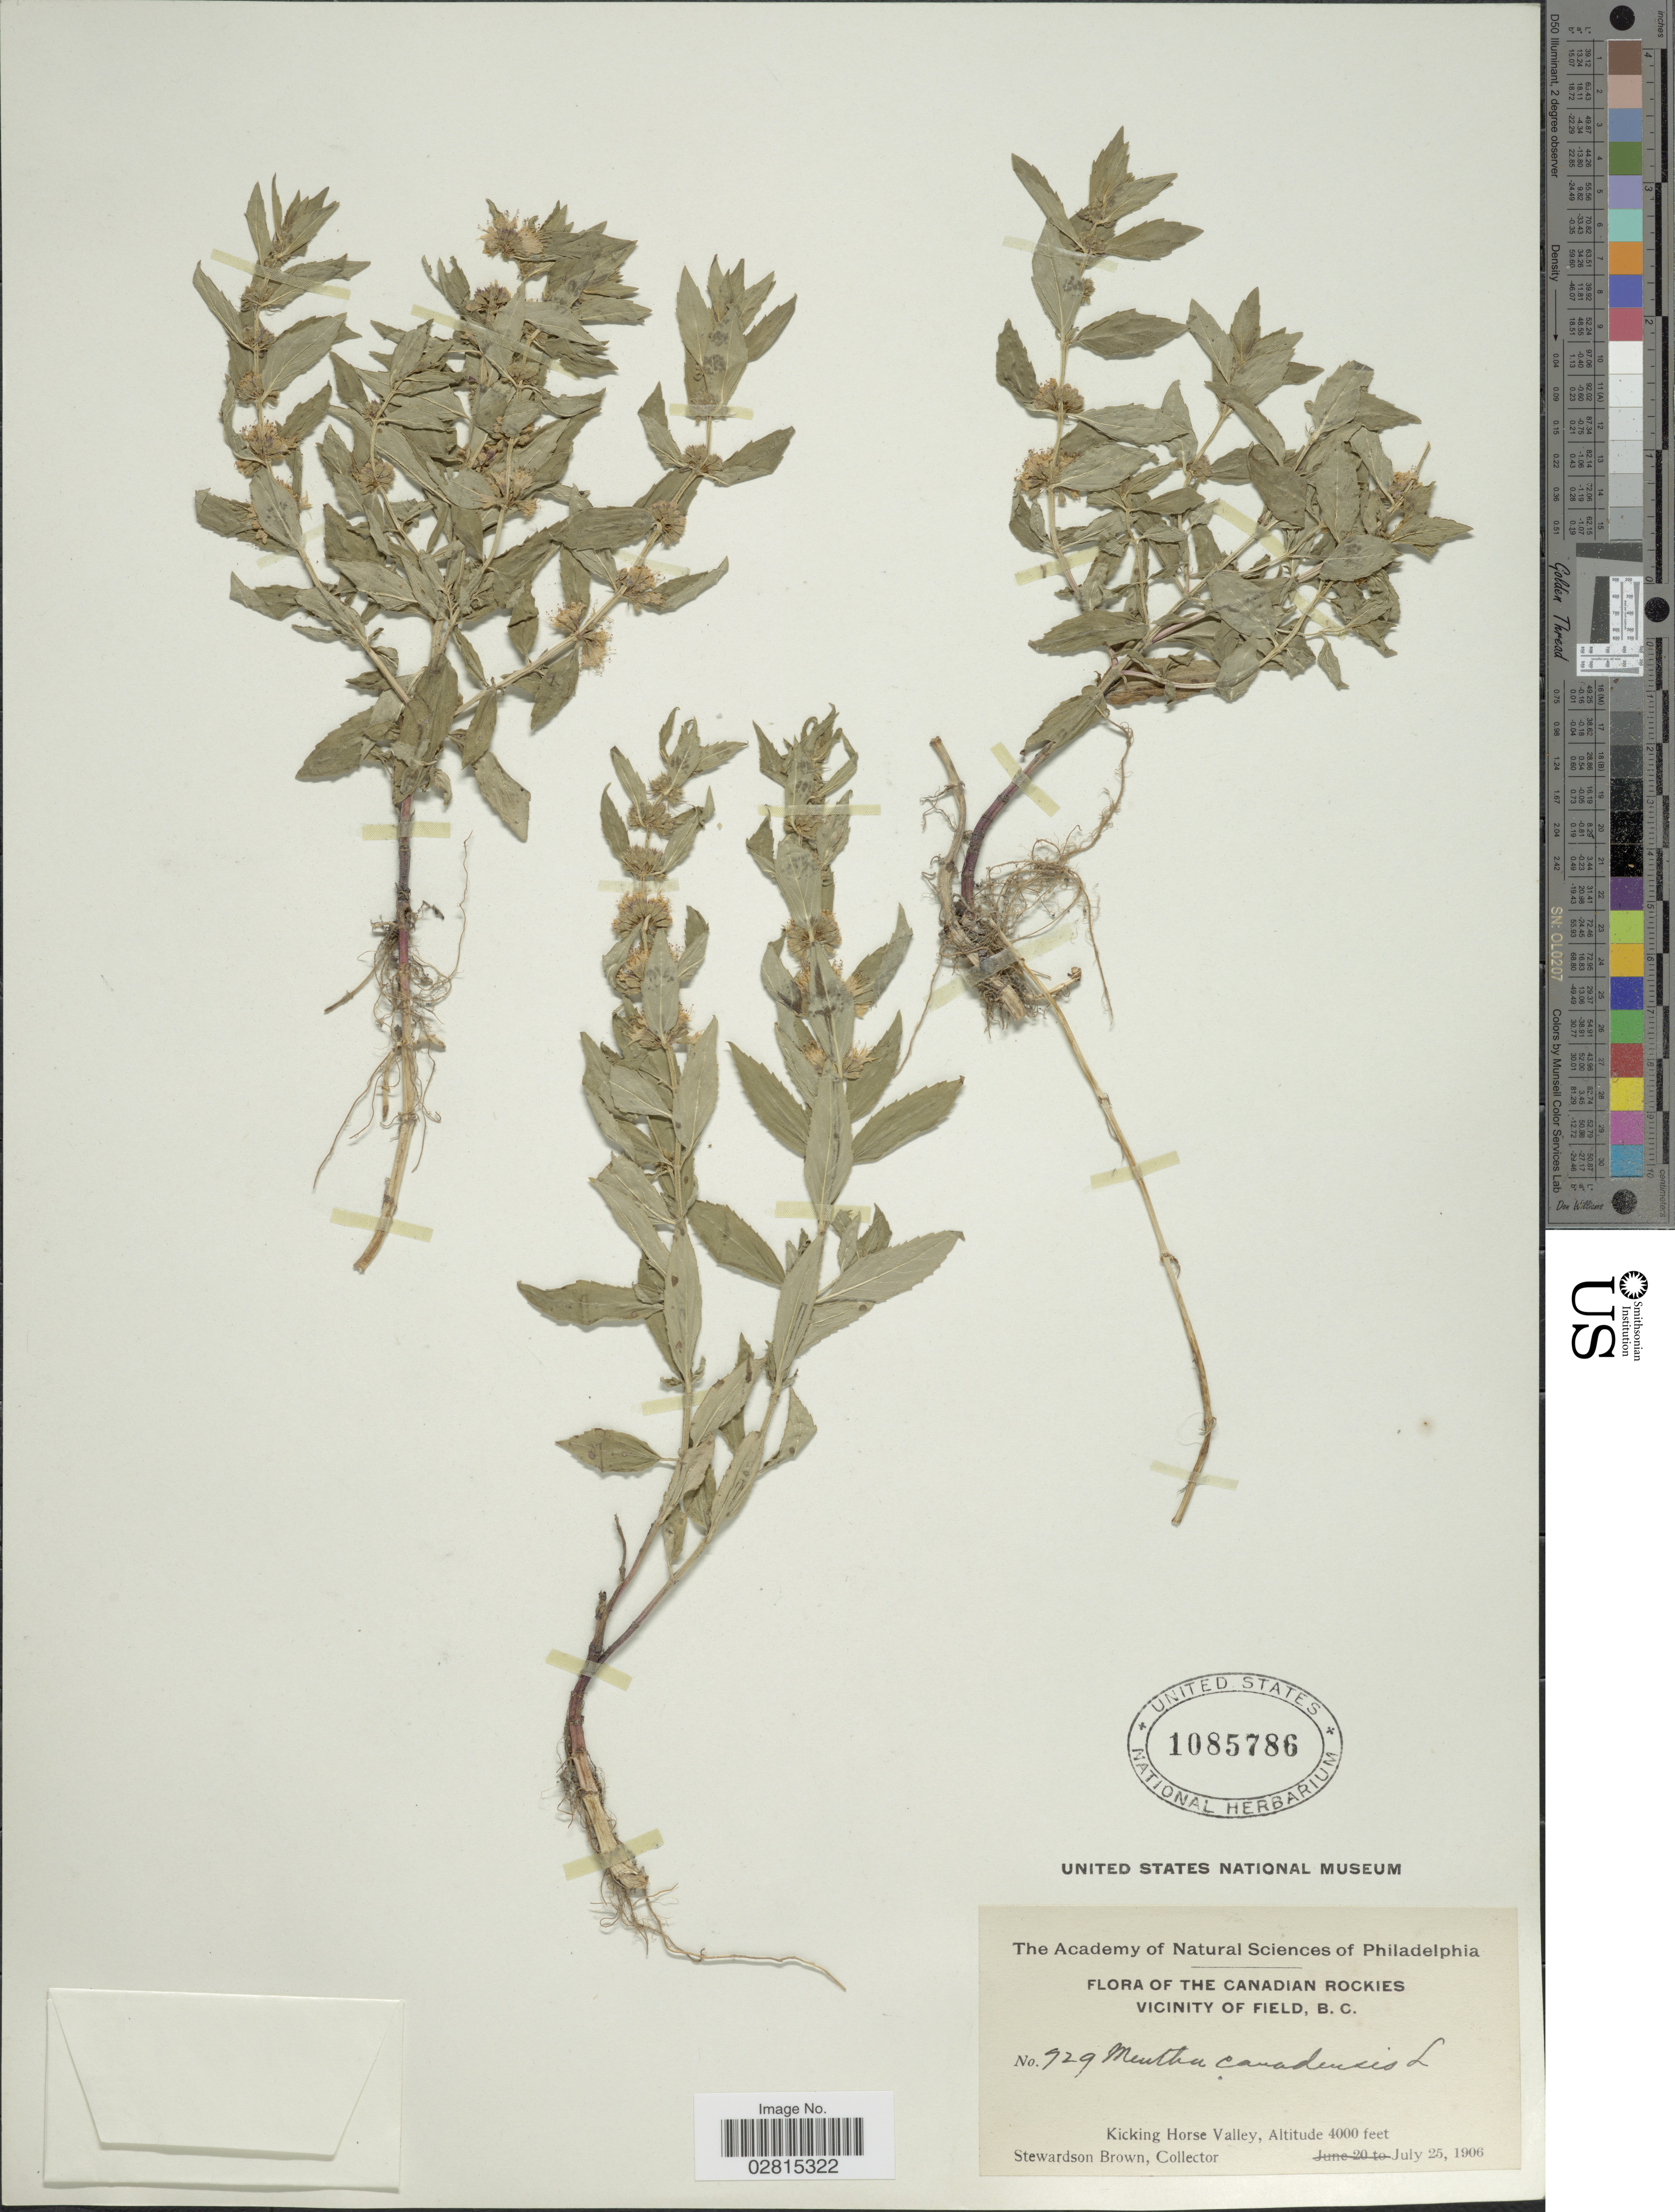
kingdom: Plantae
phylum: Tracheophyta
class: Magnoliopsida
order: Lamiales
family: Lamiaceae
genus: Mentha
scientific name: Mentha canadensis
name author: L.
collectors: S. Brown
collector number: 929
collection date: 1906-07-25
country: Canada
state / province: British Columbia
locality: Canadian Rockies. Vicinity of Field, Kicking Horse Valley.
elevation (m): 1219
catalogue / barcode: US 1085786